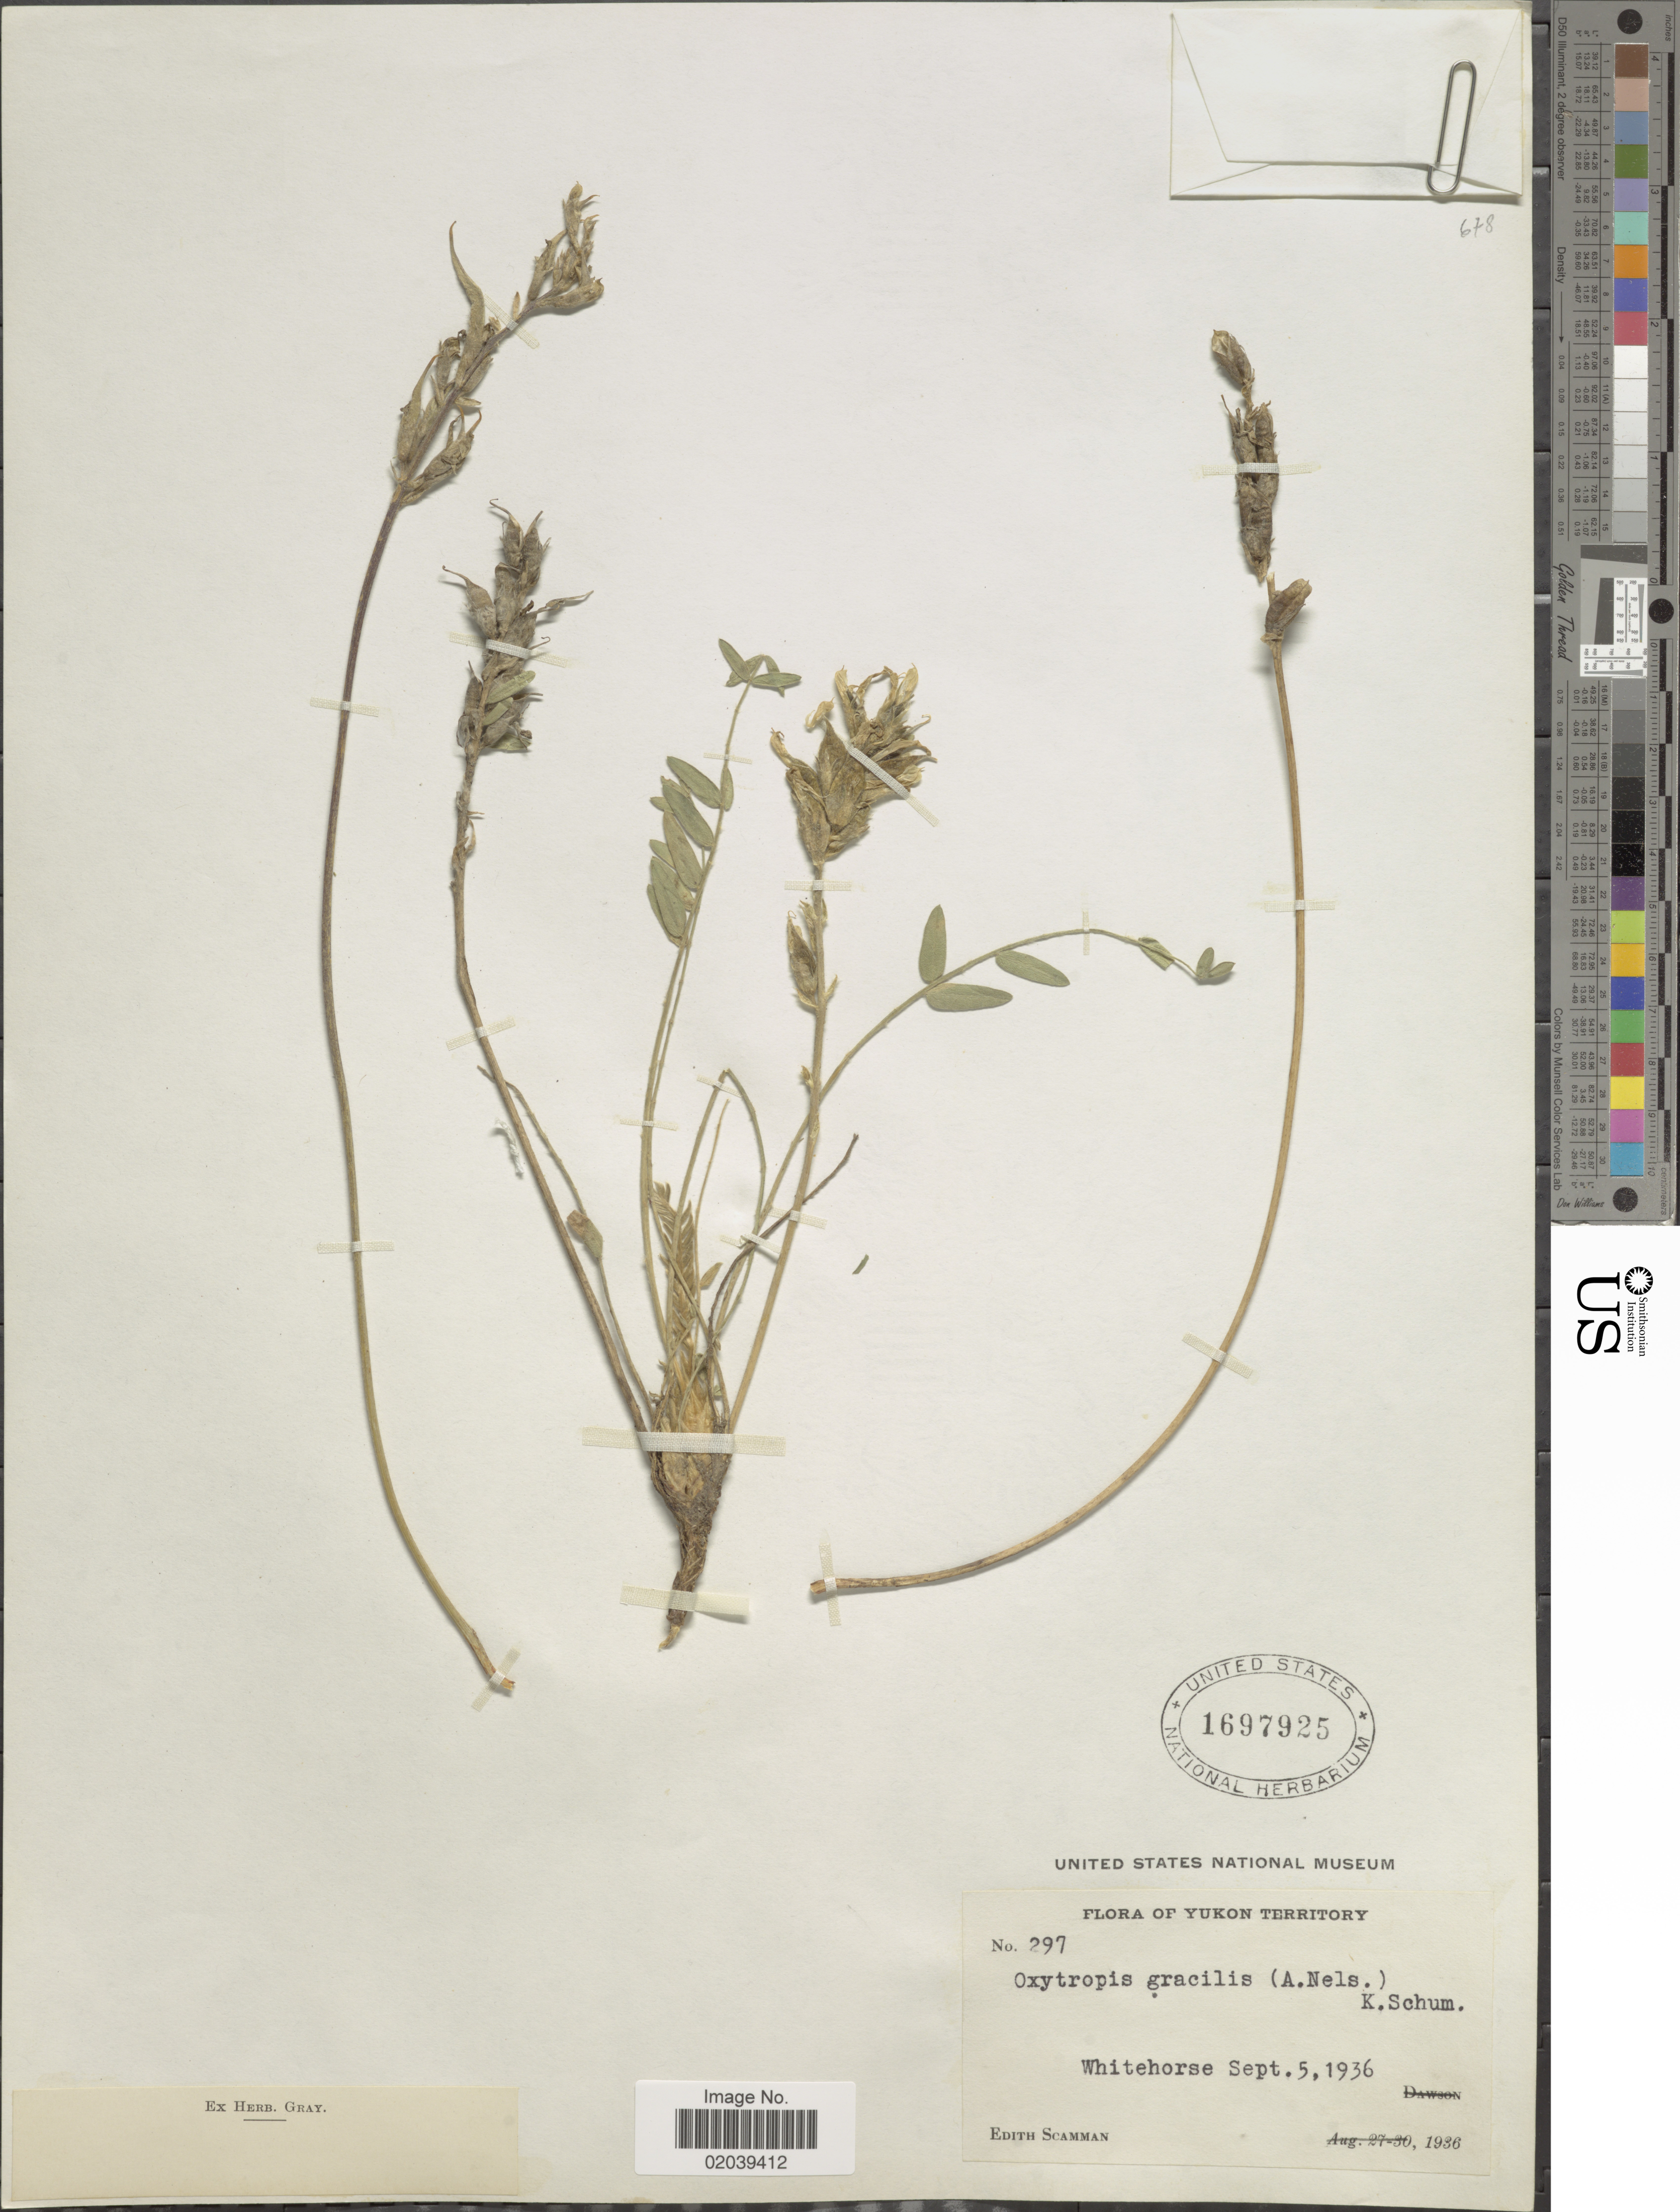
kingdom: Plantae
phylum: Tracheophyta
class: Magnoliopsida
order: Fabales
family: Fabaceae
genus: Oxytropis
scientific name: Oxytropis campestris var. gracilis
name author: (A. Nelson) Barneby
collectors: E. Scamman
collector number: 297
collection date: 1936-09-05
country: Canada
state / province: Yukon Territory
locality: Whitehorse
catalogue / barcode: US 1697925